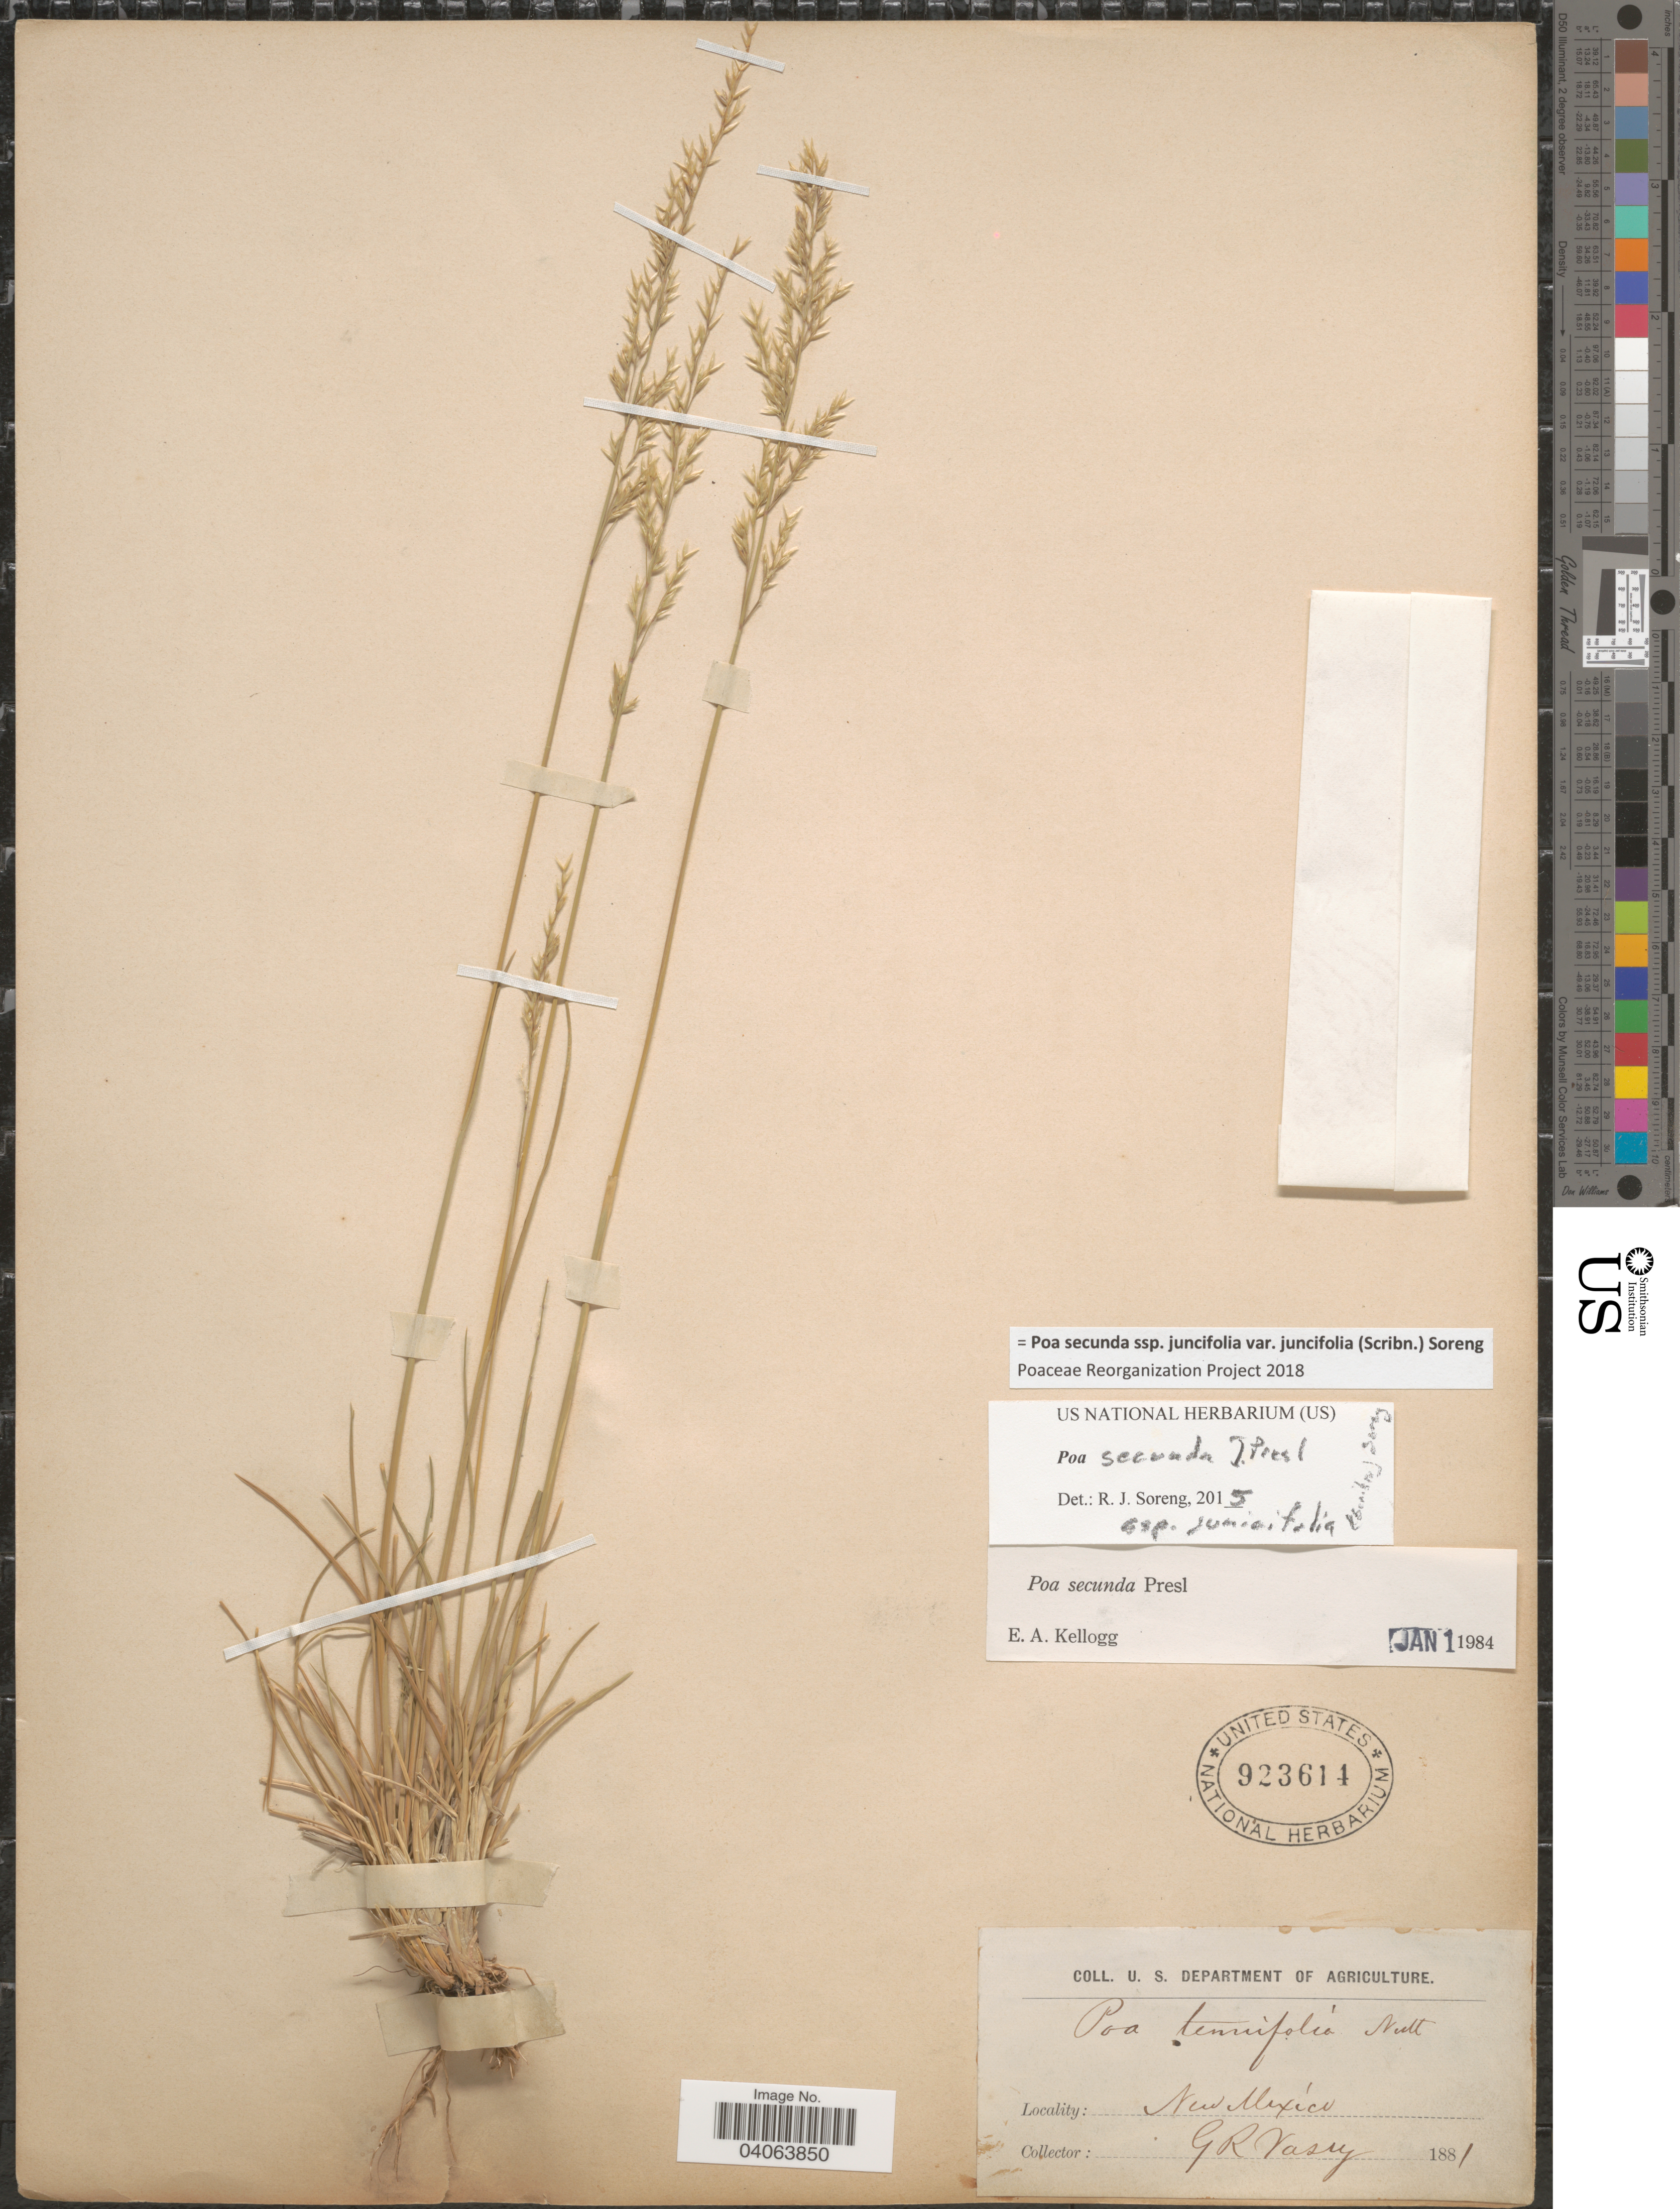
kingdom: Plantae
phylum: Tracheophyta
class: Liliopsida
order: Poales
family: Poaceae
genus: Poa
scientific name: Poa secunda subsp. juncifolia var. juncifolia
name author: (Scribn.) Soreng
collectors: G. R. Vasey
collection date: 1881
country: United States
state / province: New Mexico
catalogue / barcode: US 923614